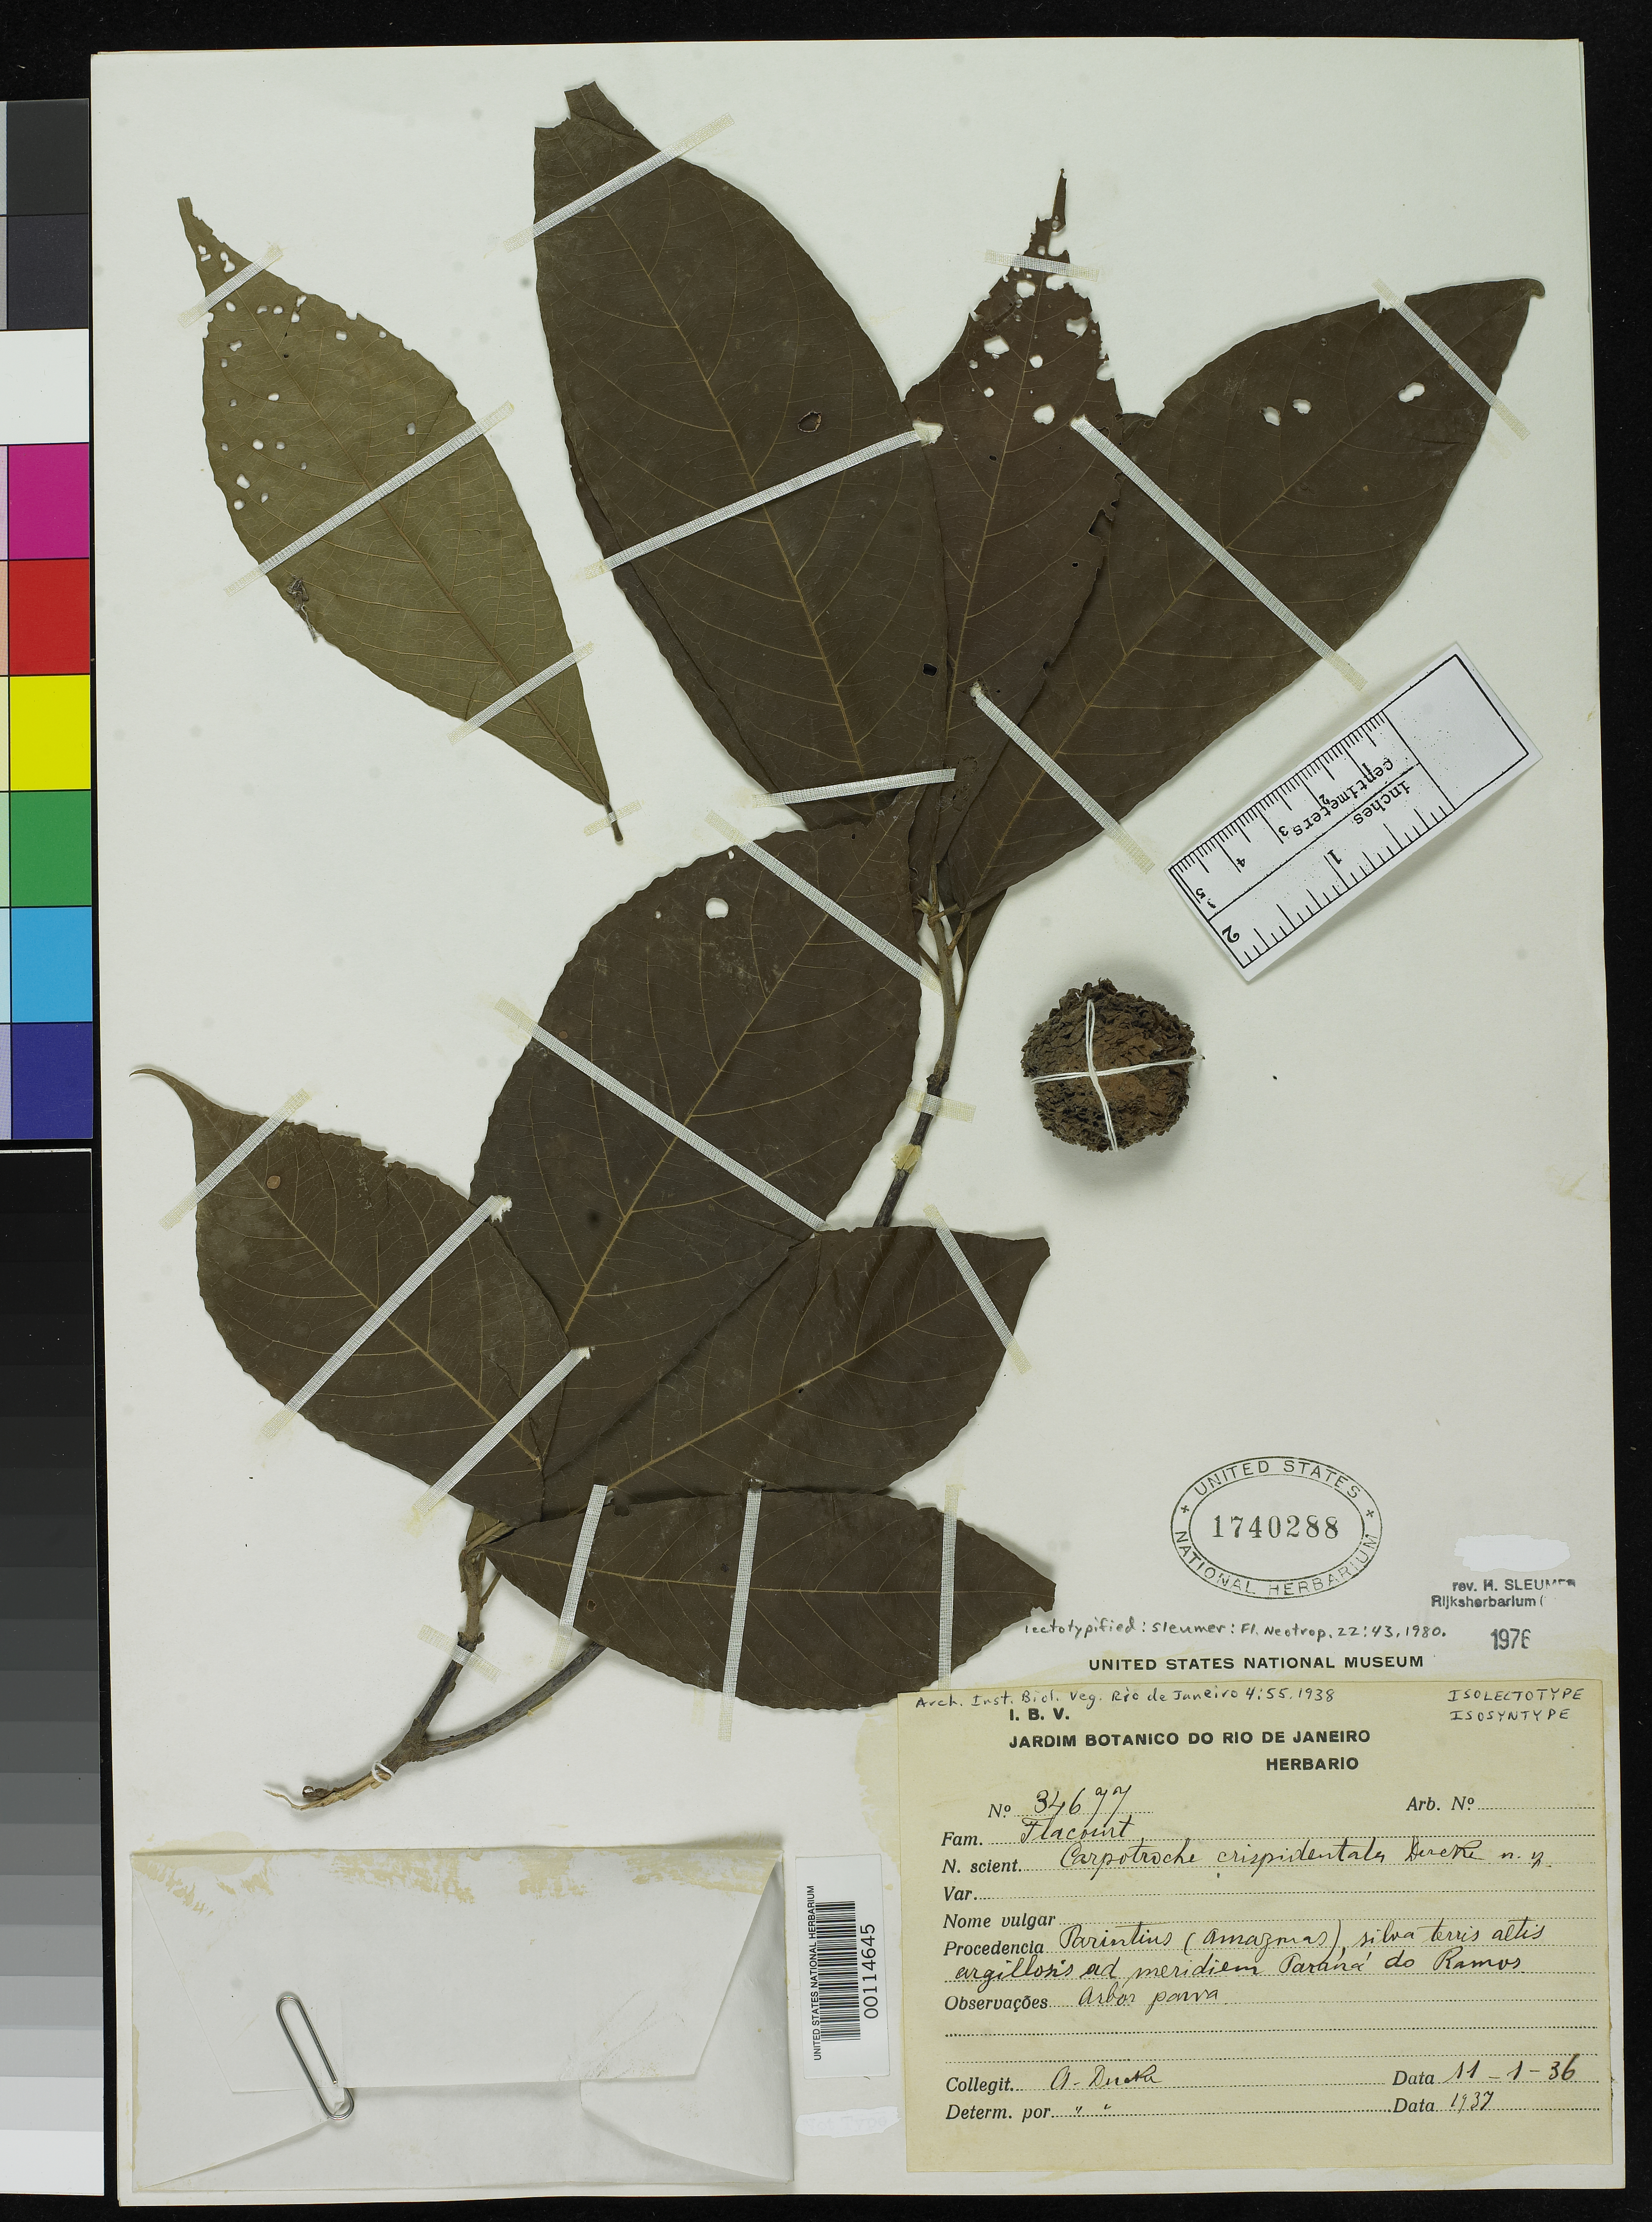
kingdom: Plantae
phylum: Tracheophyta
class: Magnoliopsida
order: Malpighiales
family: Achariaceae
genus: Carpotroche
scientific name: Carpotroche crispidentata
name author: Ducke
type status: Isolectotype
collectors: A. Ducke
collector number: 34677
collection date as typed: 11 Jan 1936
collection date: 1936-01-11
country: Brazil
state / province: Amazonas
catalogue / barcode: US 1740288